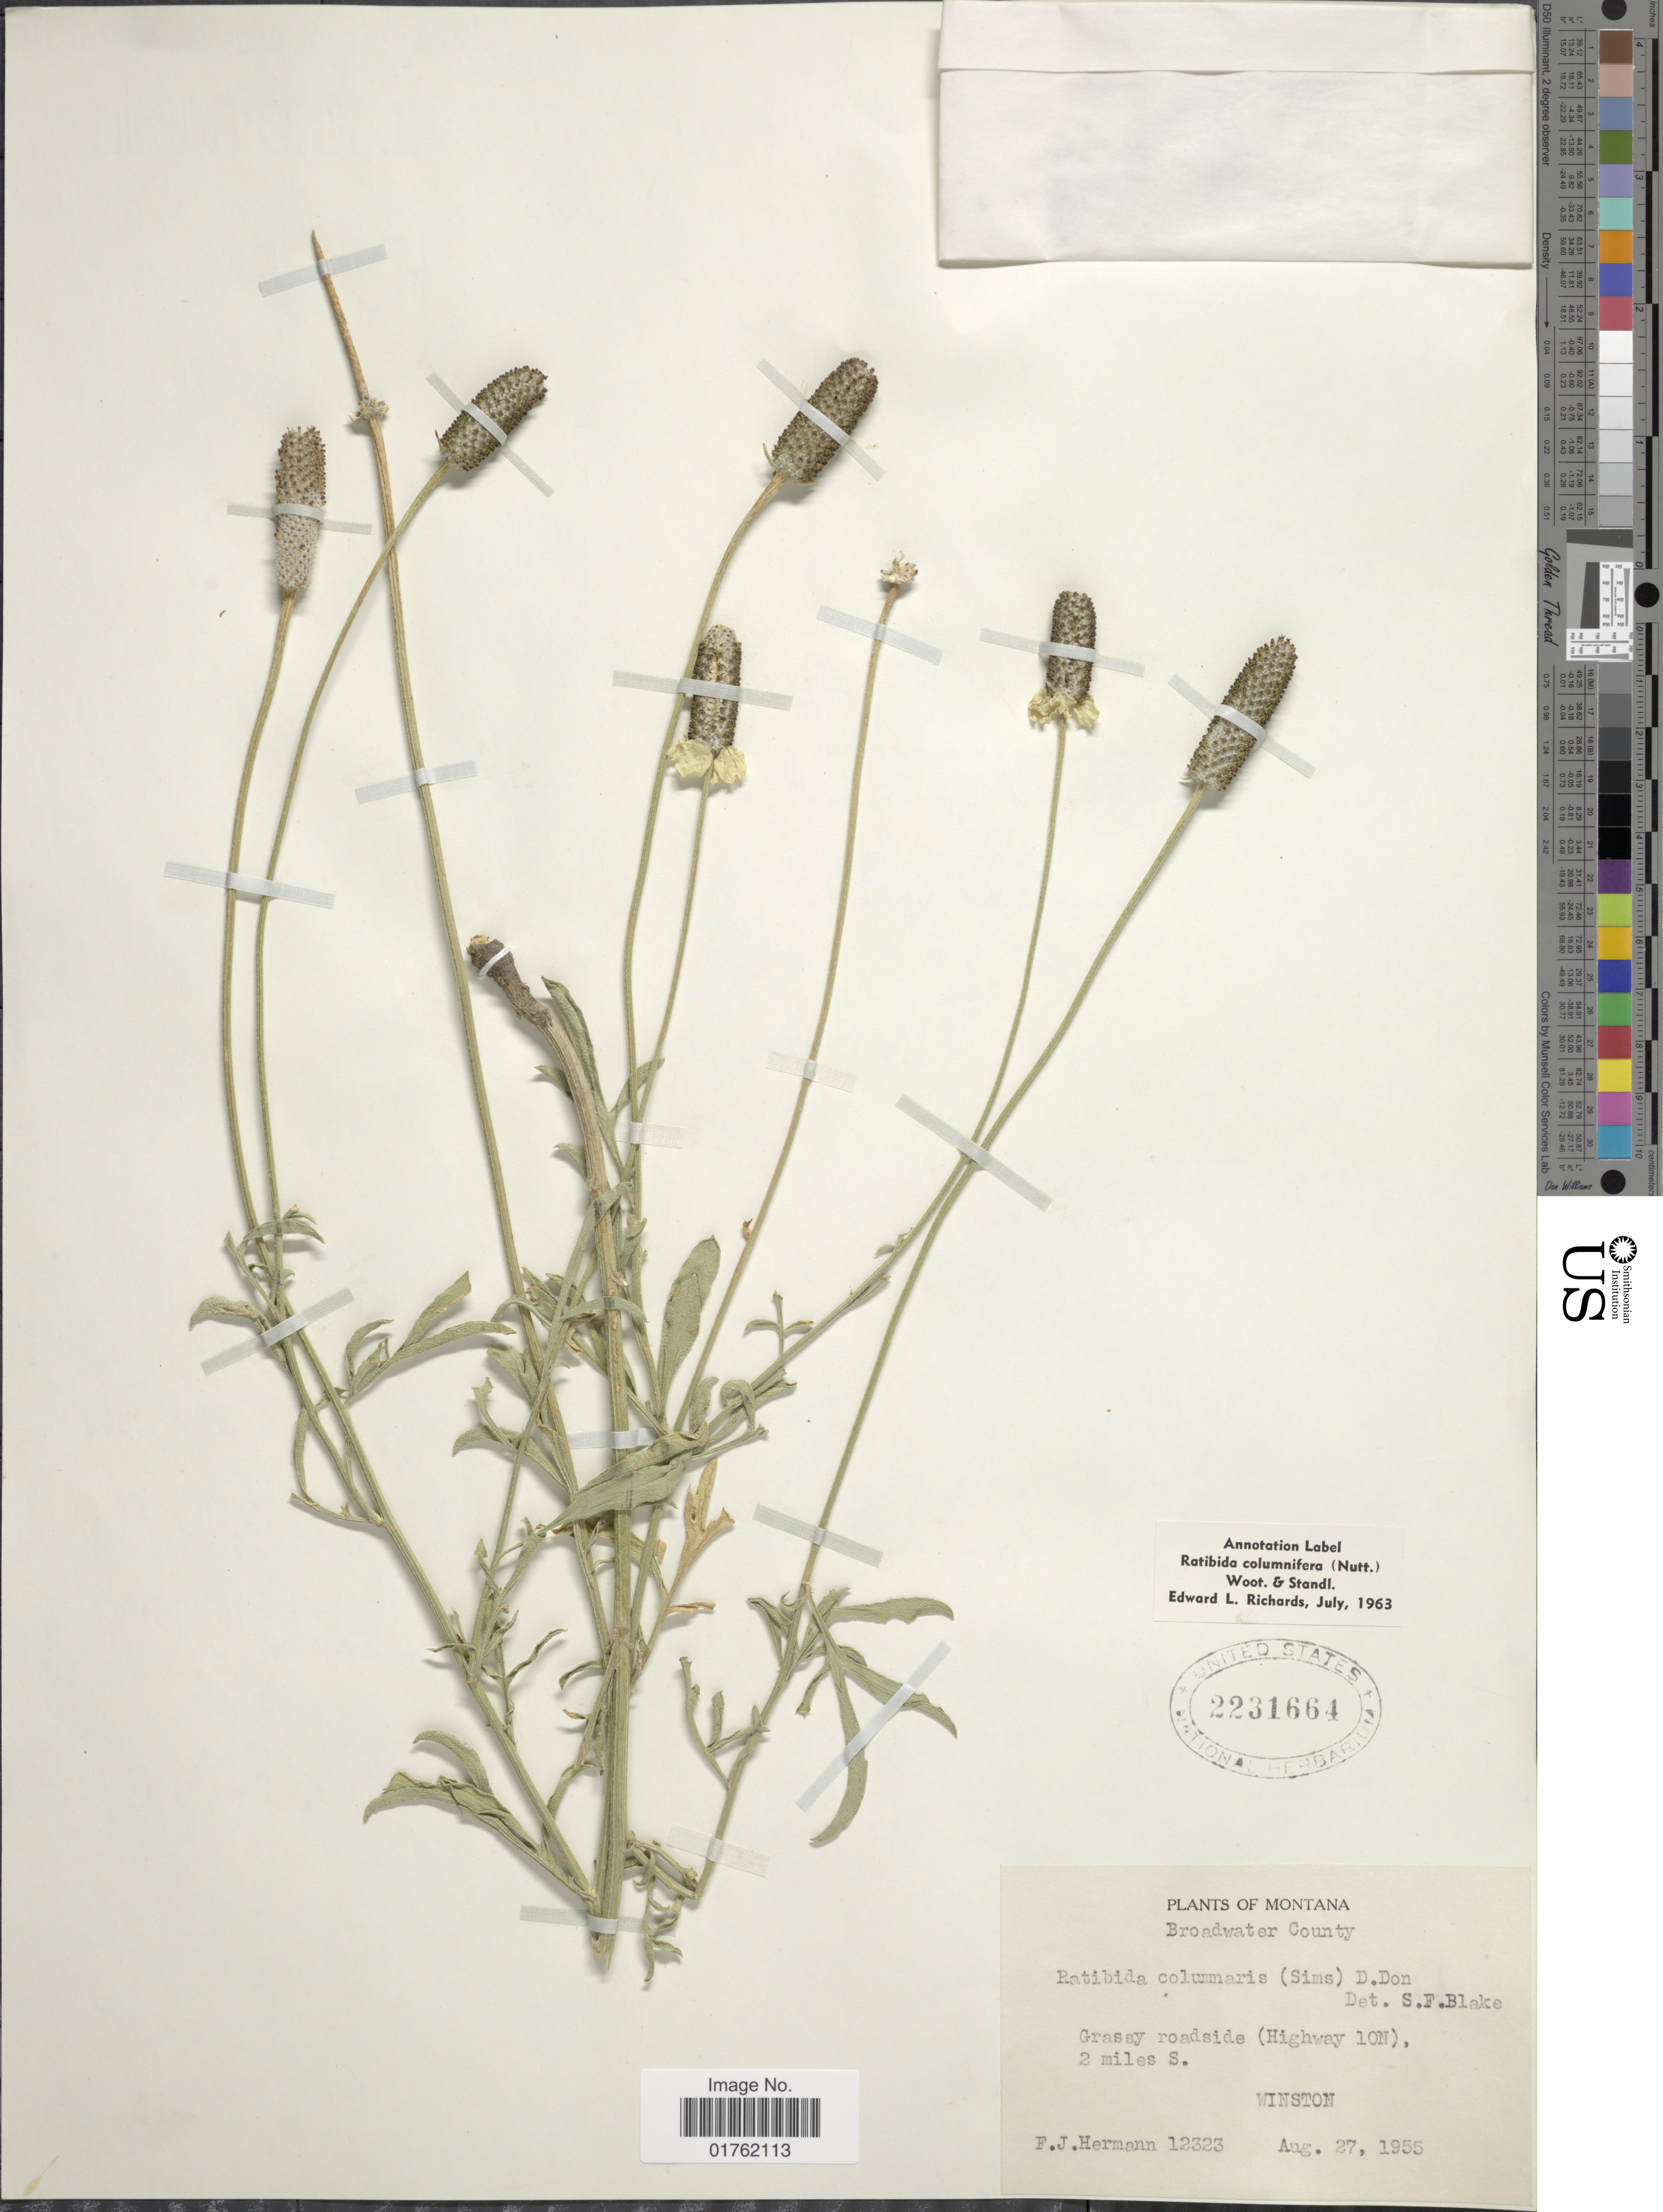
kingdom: Plantae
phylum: Tracheophyta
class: Magnoliopsida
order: Asterales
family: Asteraceae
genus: Ratibida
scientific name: Ratibida columnaris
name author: (Pursh) D. Don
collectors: F. J. Hermann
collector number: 12323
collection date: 1955-08-27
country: United States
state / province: Montana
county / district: Broadwater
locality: Grassy roadside (Highway 10N), 2 miles S of Winston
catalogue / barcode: US 2231664